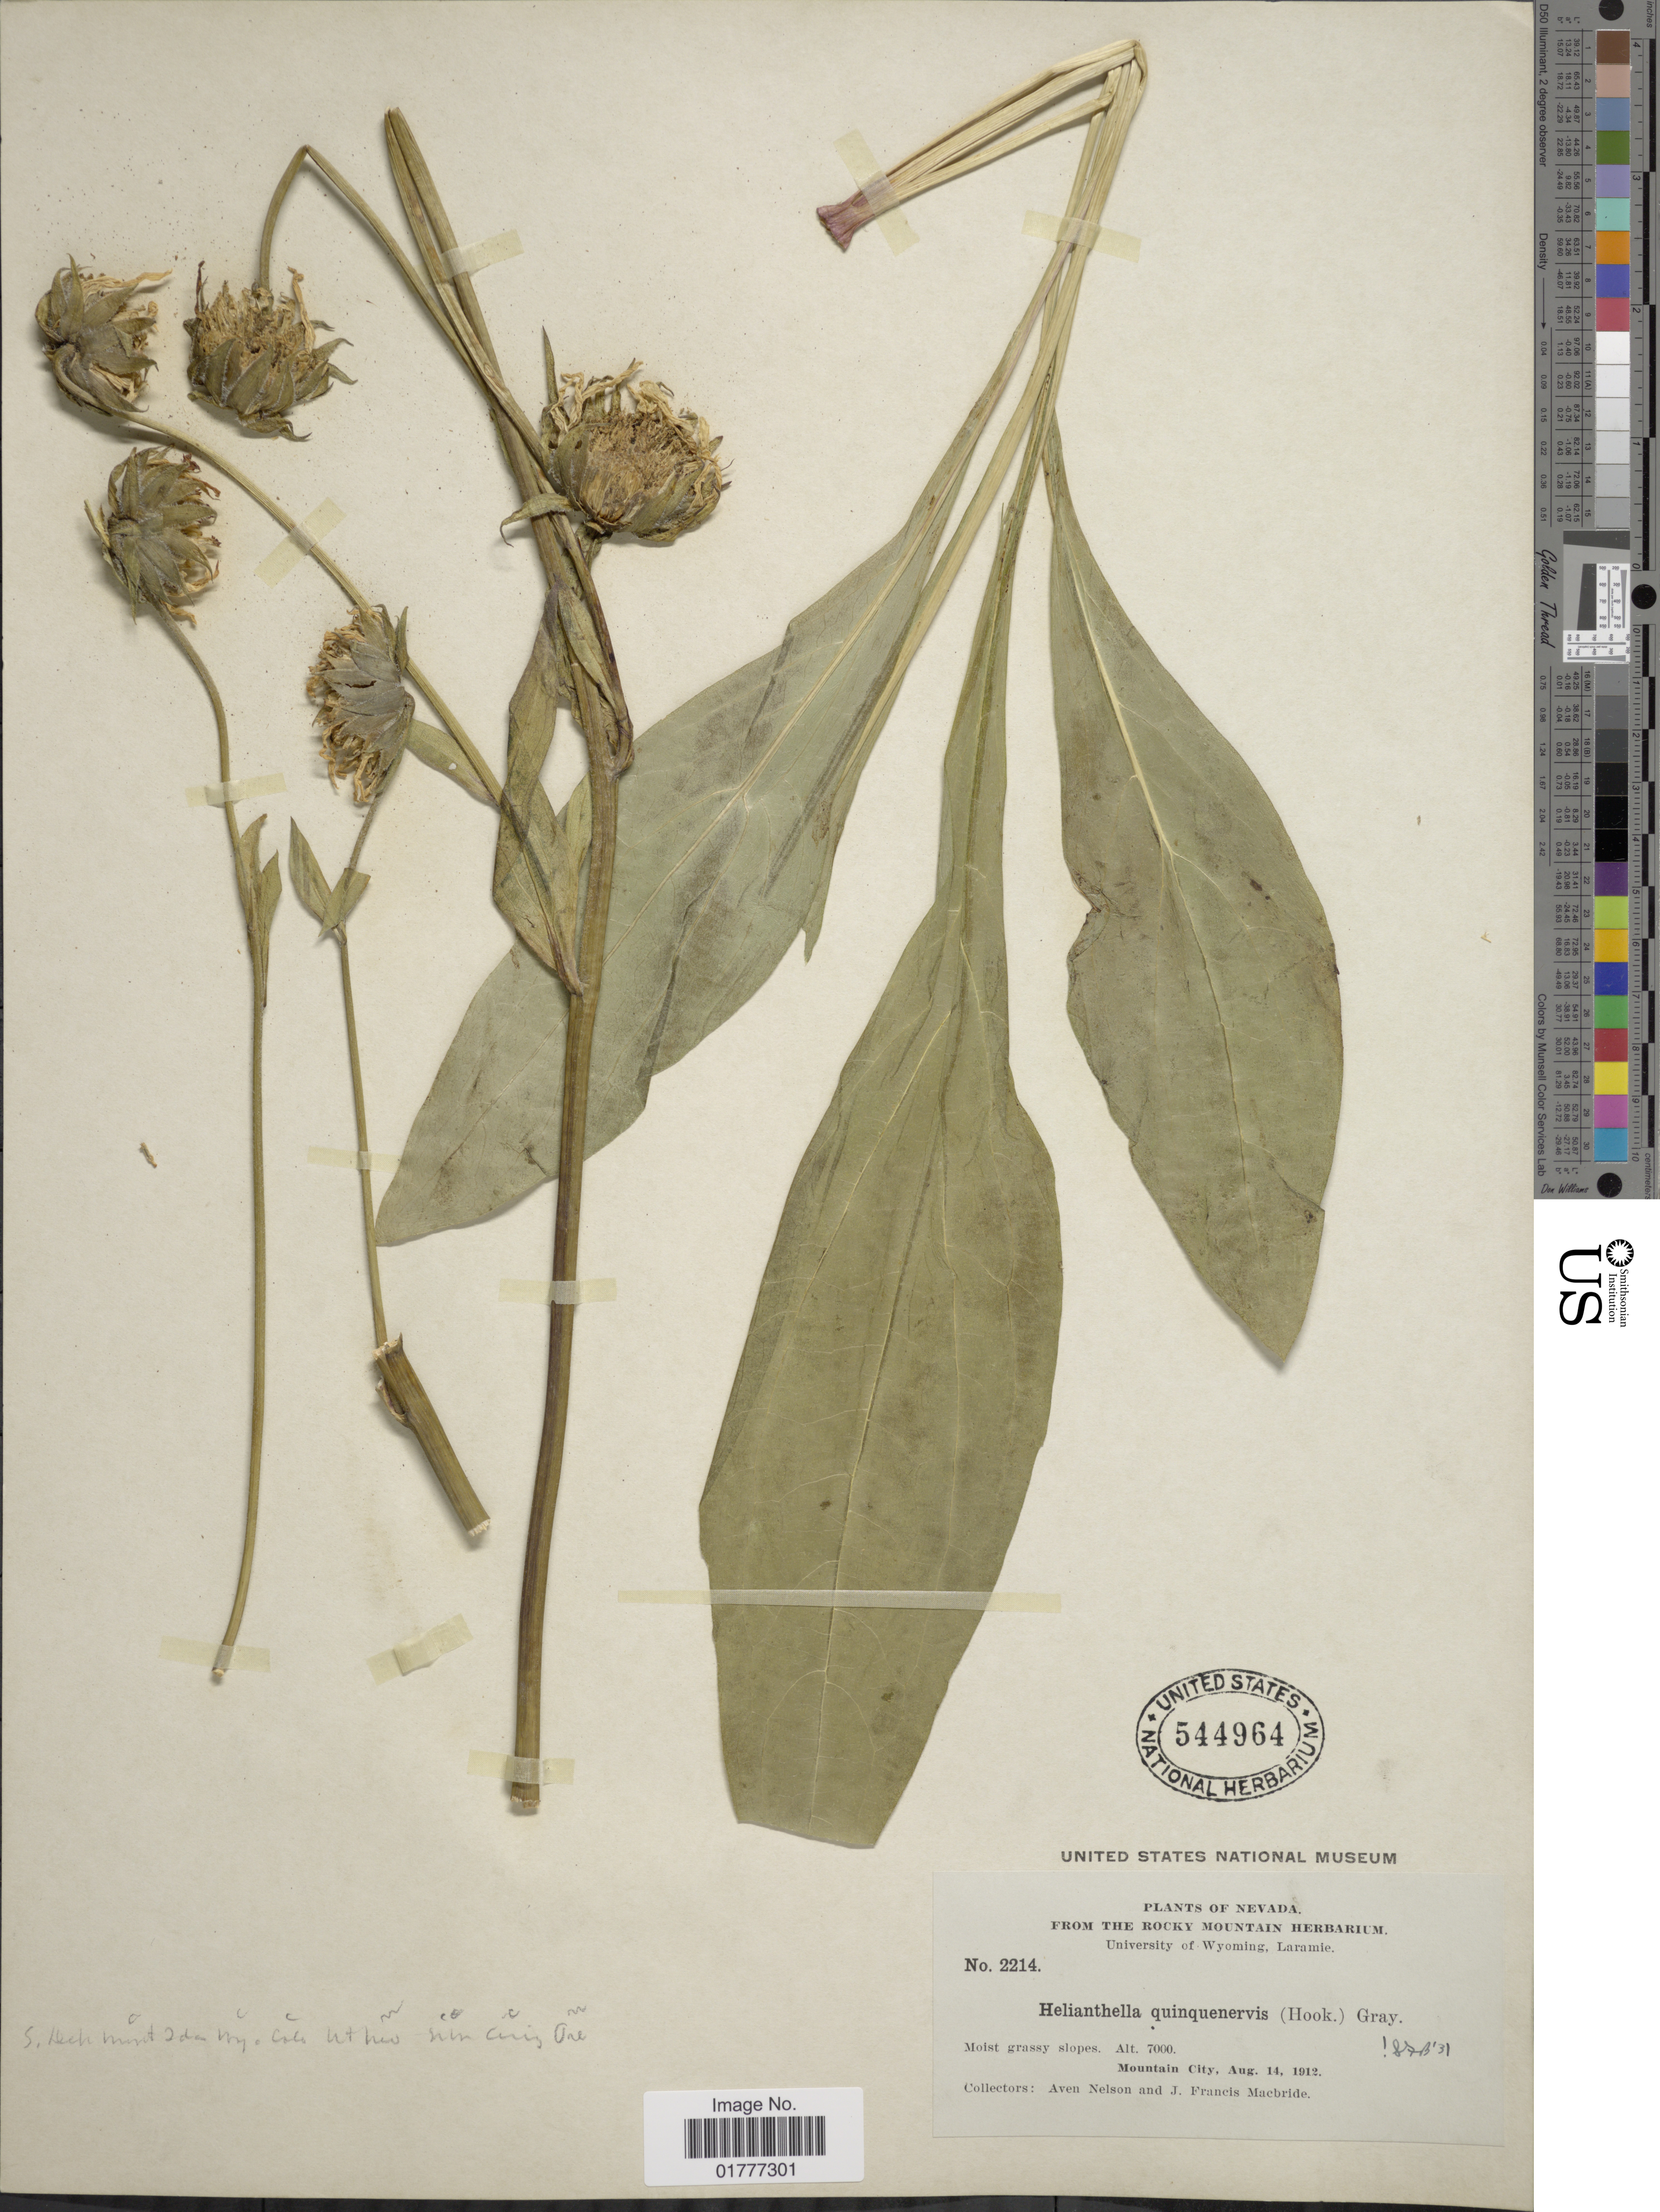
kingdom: Plantae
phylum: Tracheophyta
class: Magnoliopsida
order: Asterales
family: Asteraceae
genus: Helianthella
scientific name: Helianthella quinquenervis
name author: (Hook.) A. Gray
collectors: A. Nelson & J. F. Macbride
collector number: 2214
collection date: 1912-08-14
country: United States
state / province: Nevada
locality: Moist grassy slopes, Mountain City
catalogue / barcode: US 544964